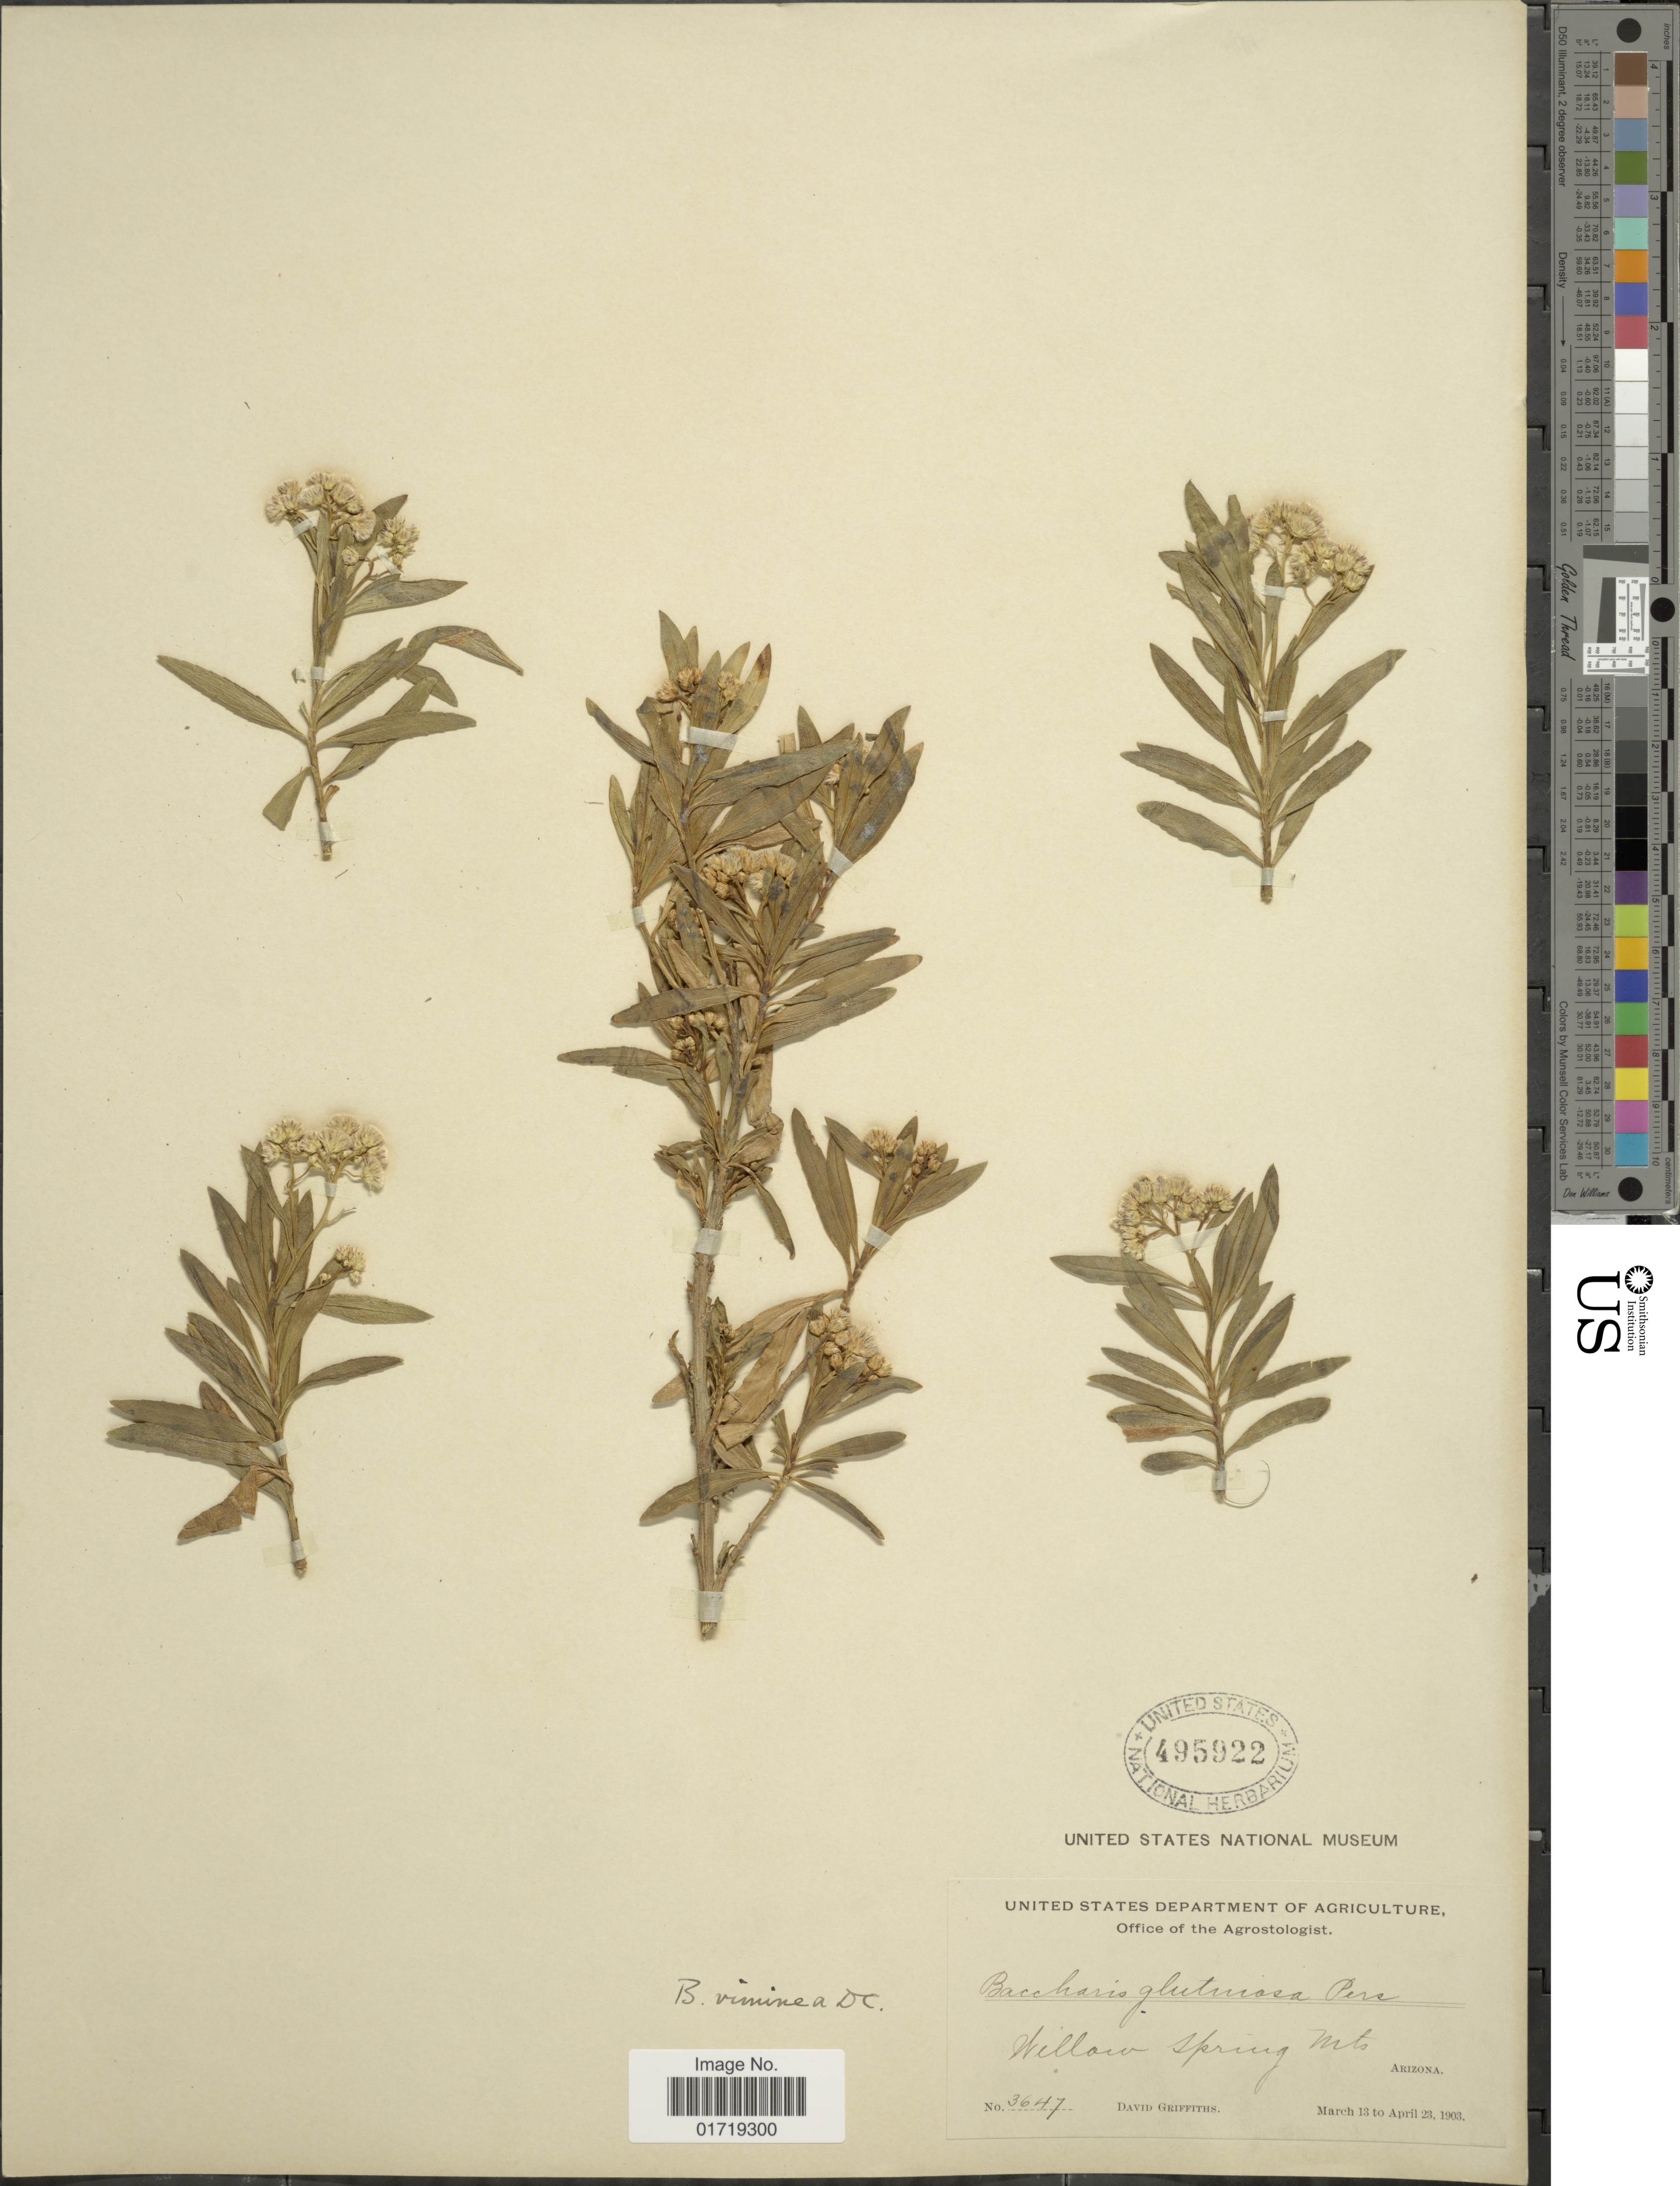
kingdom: Plantae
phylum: Tracheophyta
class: Magnoliopsida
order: Asterales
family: Asteraceae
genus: Baccharis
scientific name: Baccharis viminea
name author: DC.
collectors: D. Griffiths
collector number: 3647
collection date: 1903-03-13/1903-04-23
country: United States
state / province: Arizona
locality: Willow Spring Mts., Arizona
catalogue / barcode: US 495922